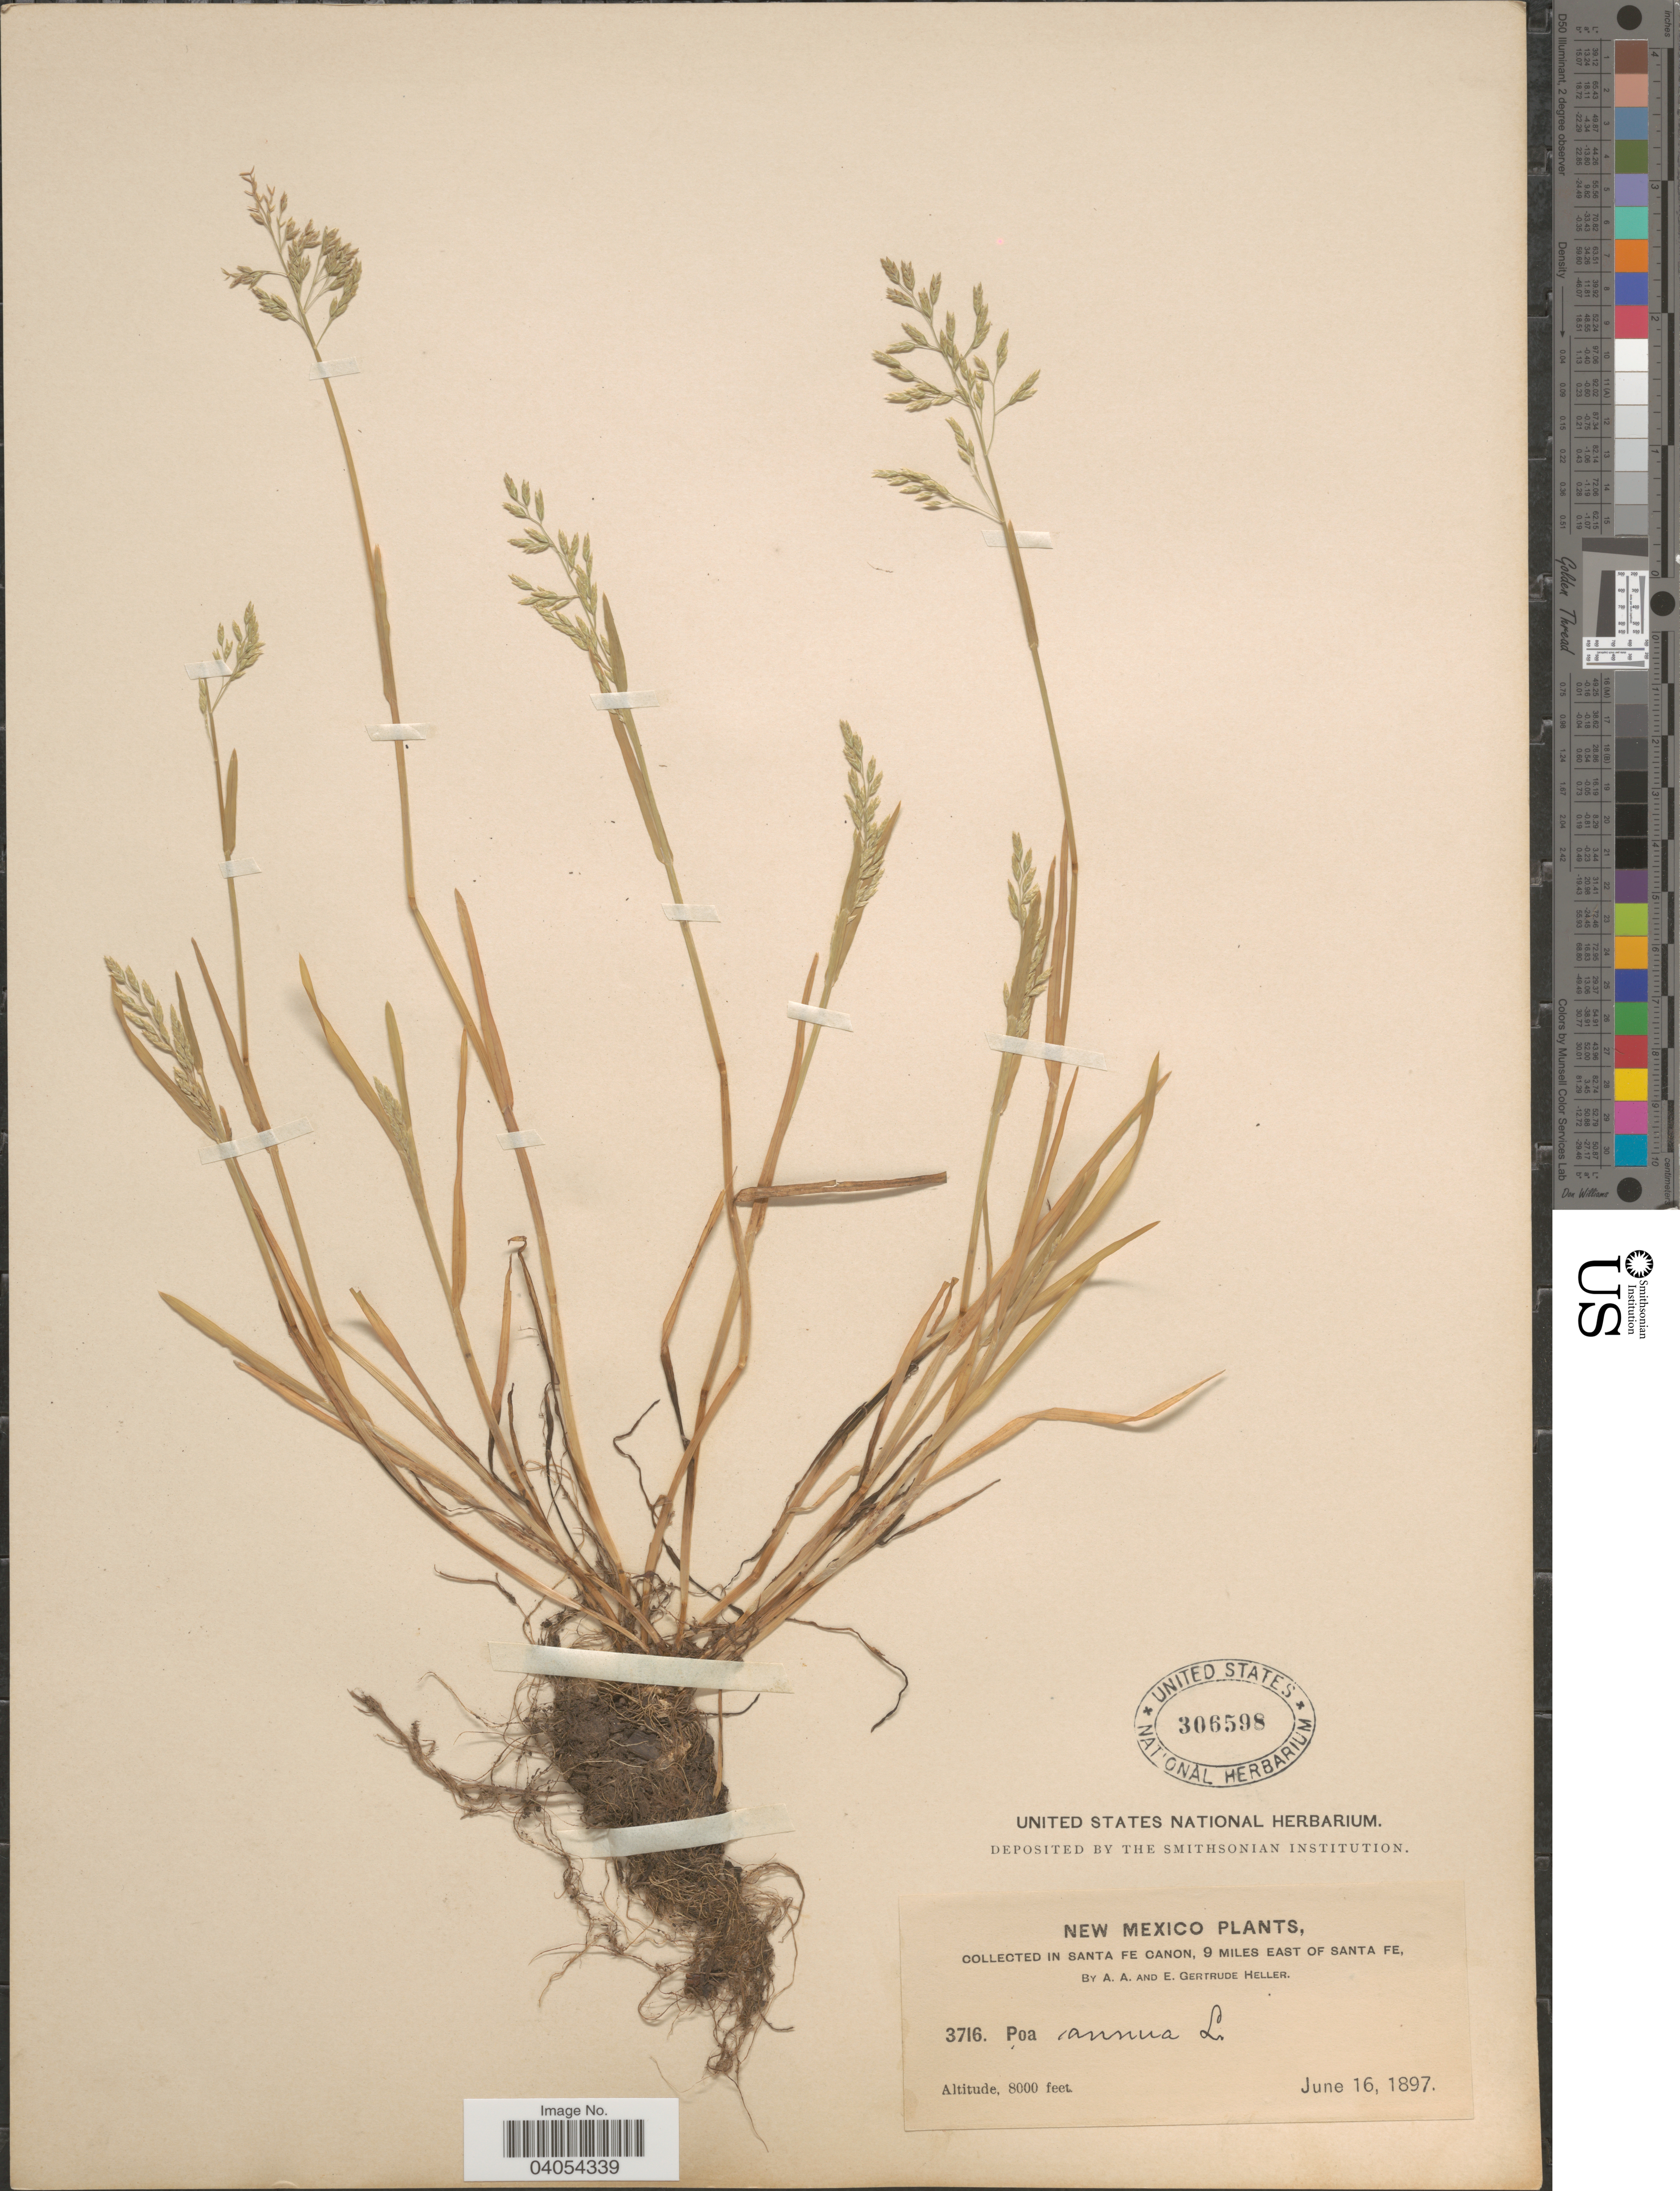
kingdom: Plantae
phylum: Tracheophyta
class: Liliopsida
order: Poales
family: Poaceae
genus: Poa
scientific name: Poa annua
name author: L.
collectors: A. A. Heller & E. G. Heller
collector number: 3716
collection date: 1897-06-16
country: United States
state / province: New Mexico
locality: In Santa Fe Canon, 9 miles East of Santa Fe.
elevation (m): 2438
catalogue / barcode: US 306598